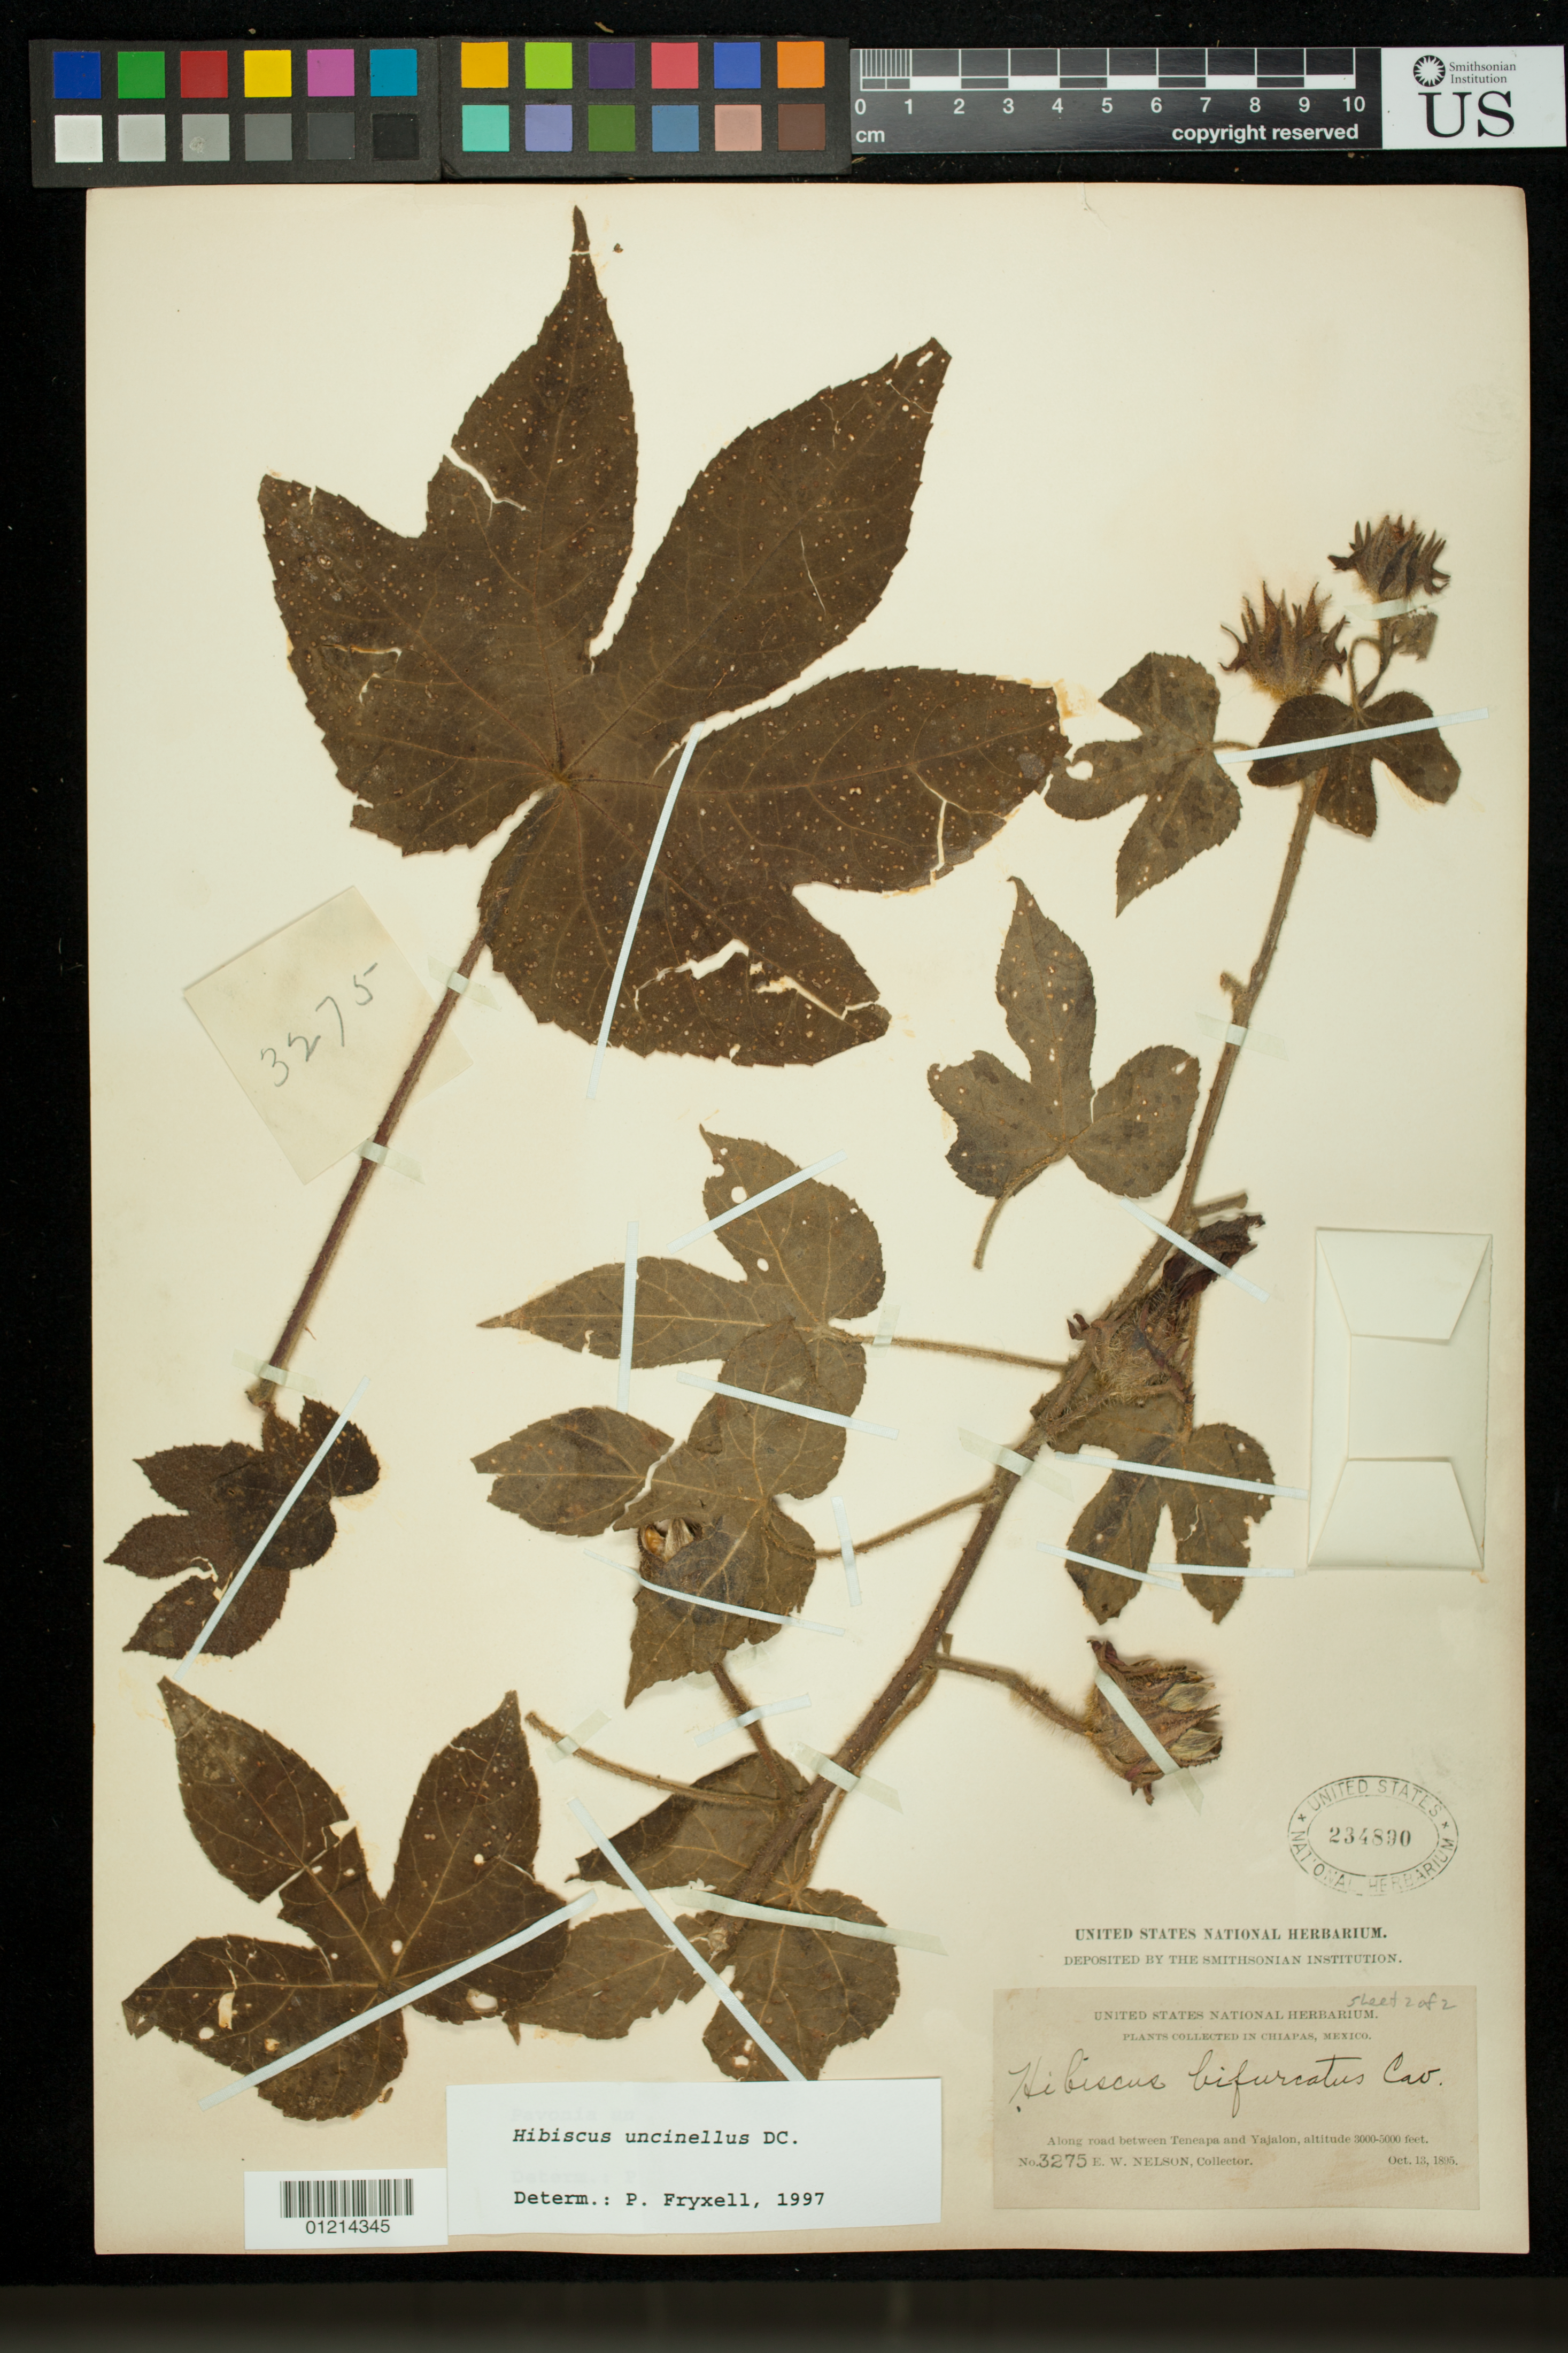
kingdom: Plantae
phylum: Tracheophyta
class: Magnoliopsida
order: Malvales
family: Malvaceae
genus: Sabdariffa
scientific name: Sabdariffa uncinella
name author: (DC.) M.M. Hanes & R.L. Barrett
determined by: Dorr, Laurence J., Curator (BOT), Smithsonian Institution - National Museum of Natural History (UNITED STATES)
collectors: E. W. Nelson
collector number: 3275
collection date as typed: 13 Oct 1895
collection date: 1895-10-13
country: Mexico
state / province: Chiapas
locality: Along road between Teneapa and Yajalon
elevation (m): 914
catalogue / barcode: US 234890